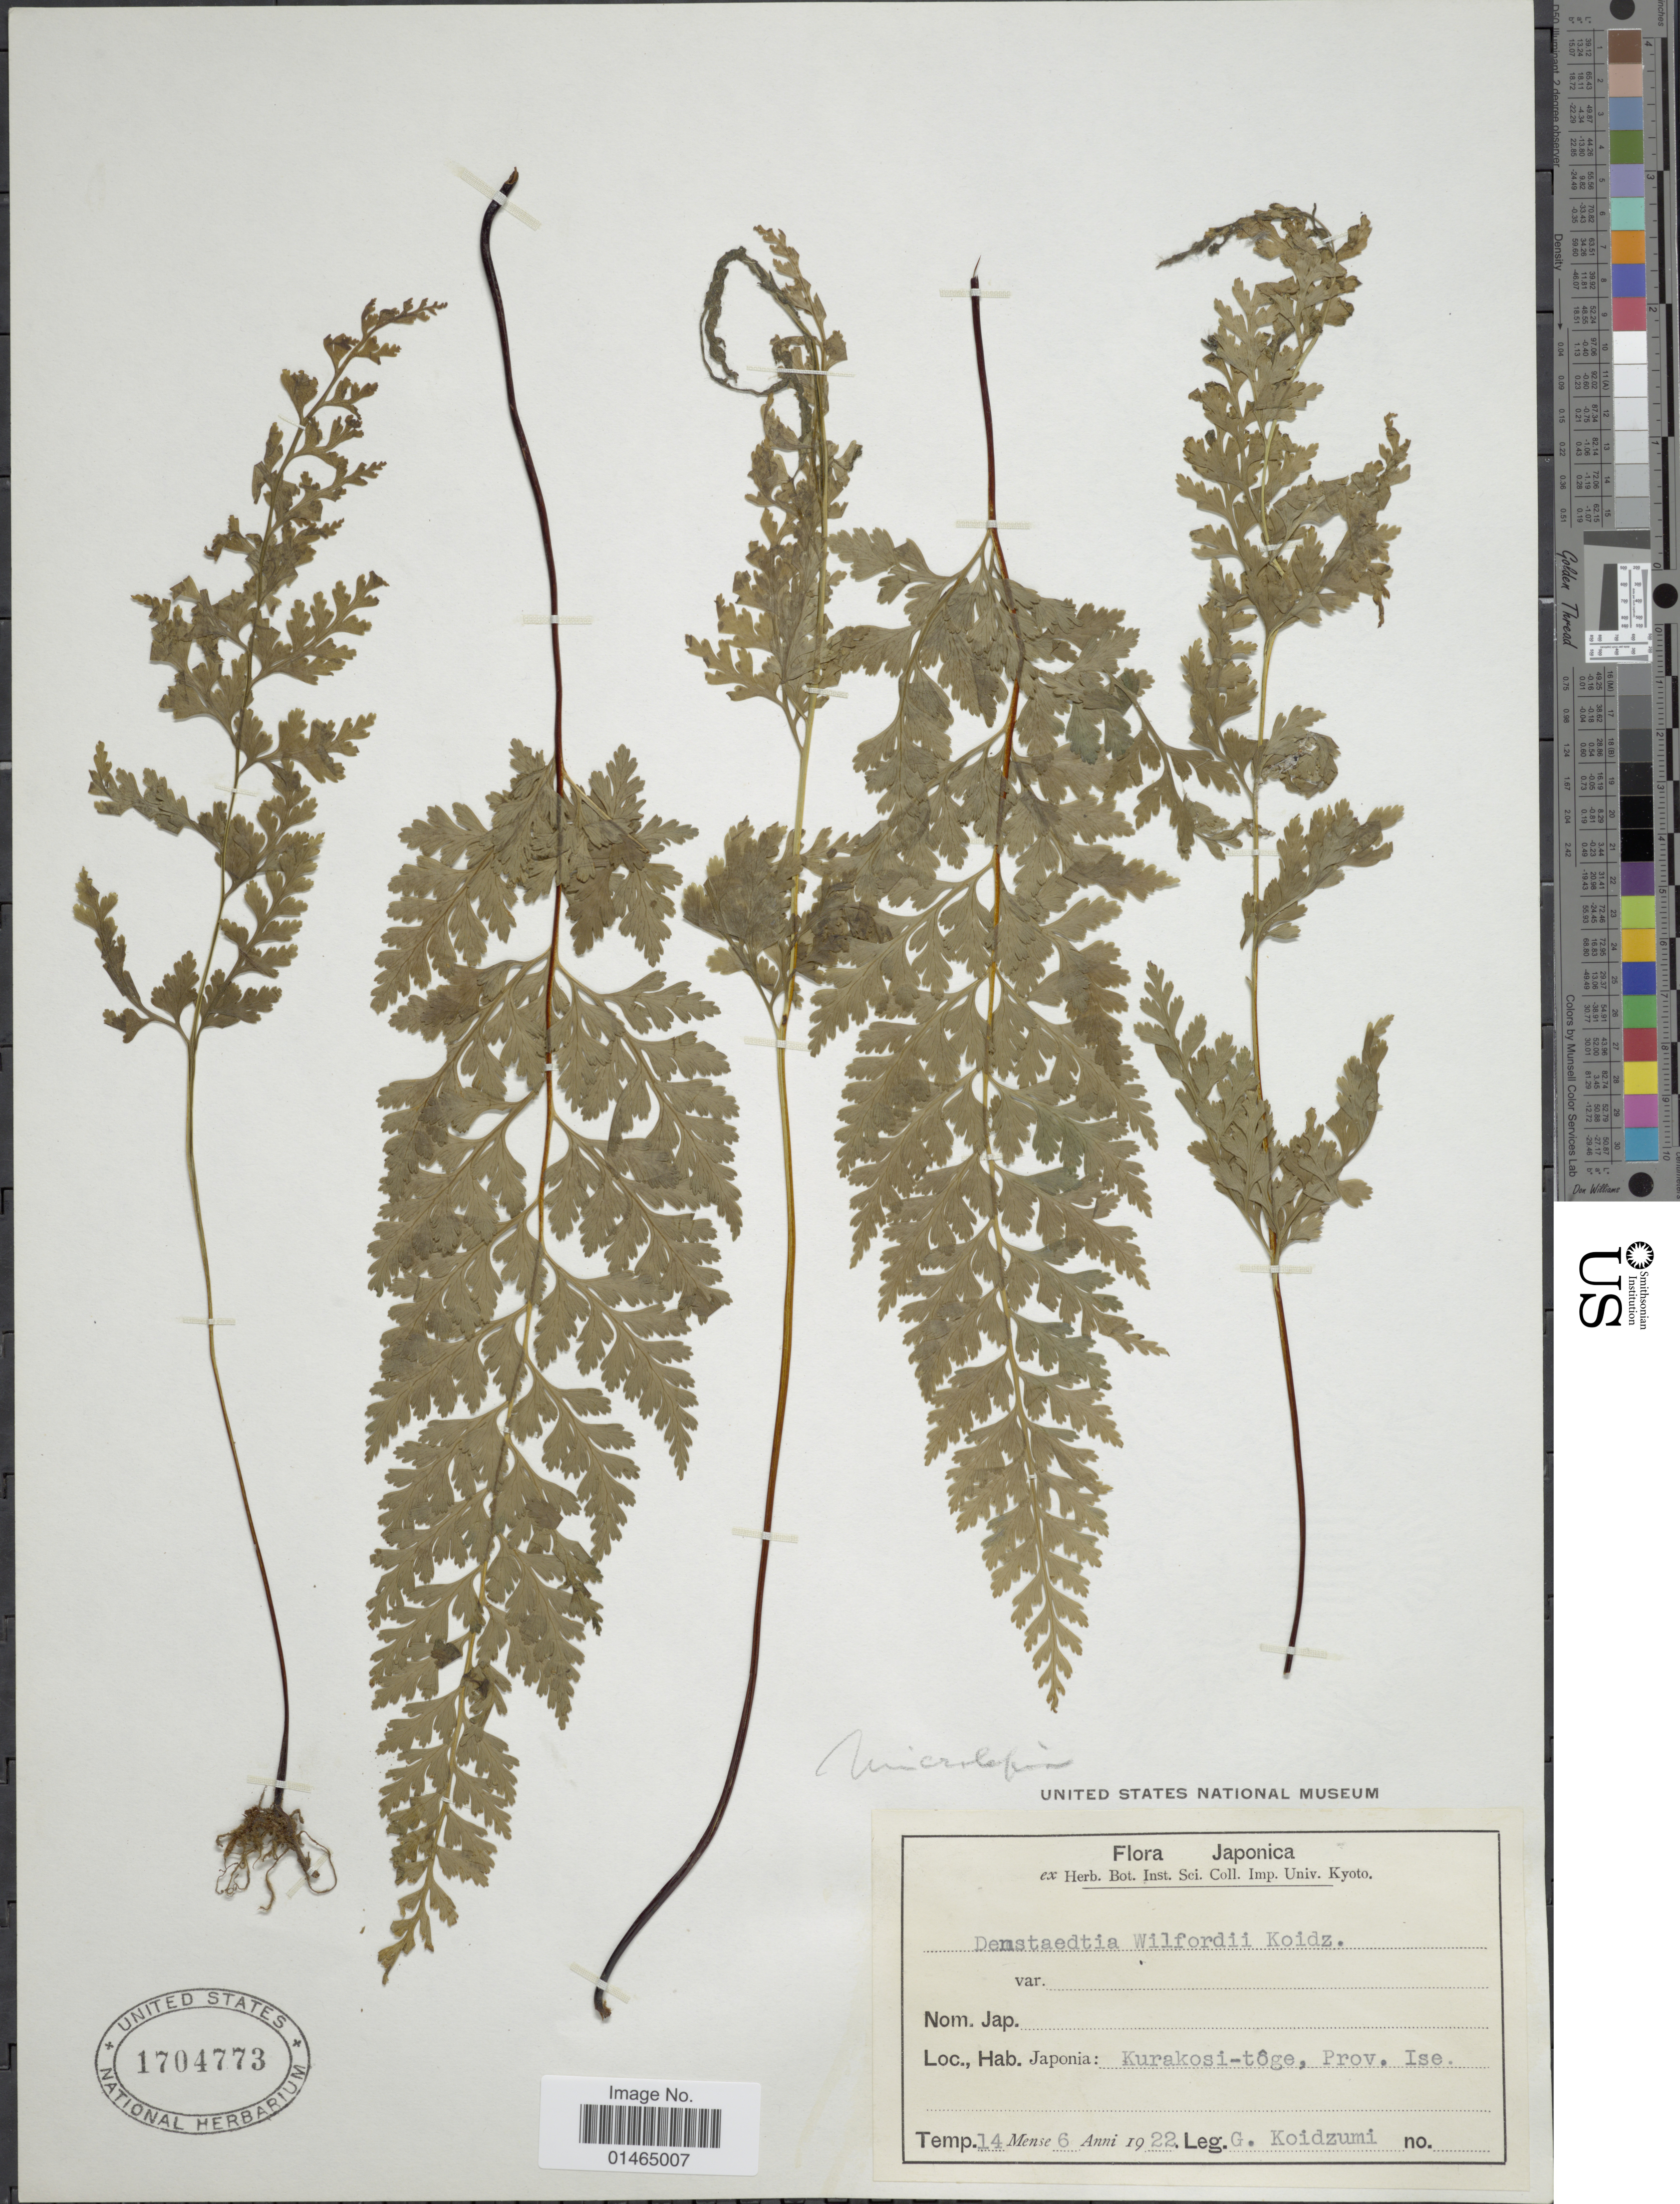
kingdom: Plantae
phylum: Tracheophyta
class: Polypodiopsida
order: Polypodiales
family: Dennstaedtiaceae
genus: Dennstaedtia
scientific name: Dennstaedtia wilfordii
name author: (T. Moore) Christ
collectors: G. Koidzumi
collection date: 1922-06-14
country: Japan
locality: Kurakosi-tôge, Prov. Ise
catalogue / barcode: US 1704773